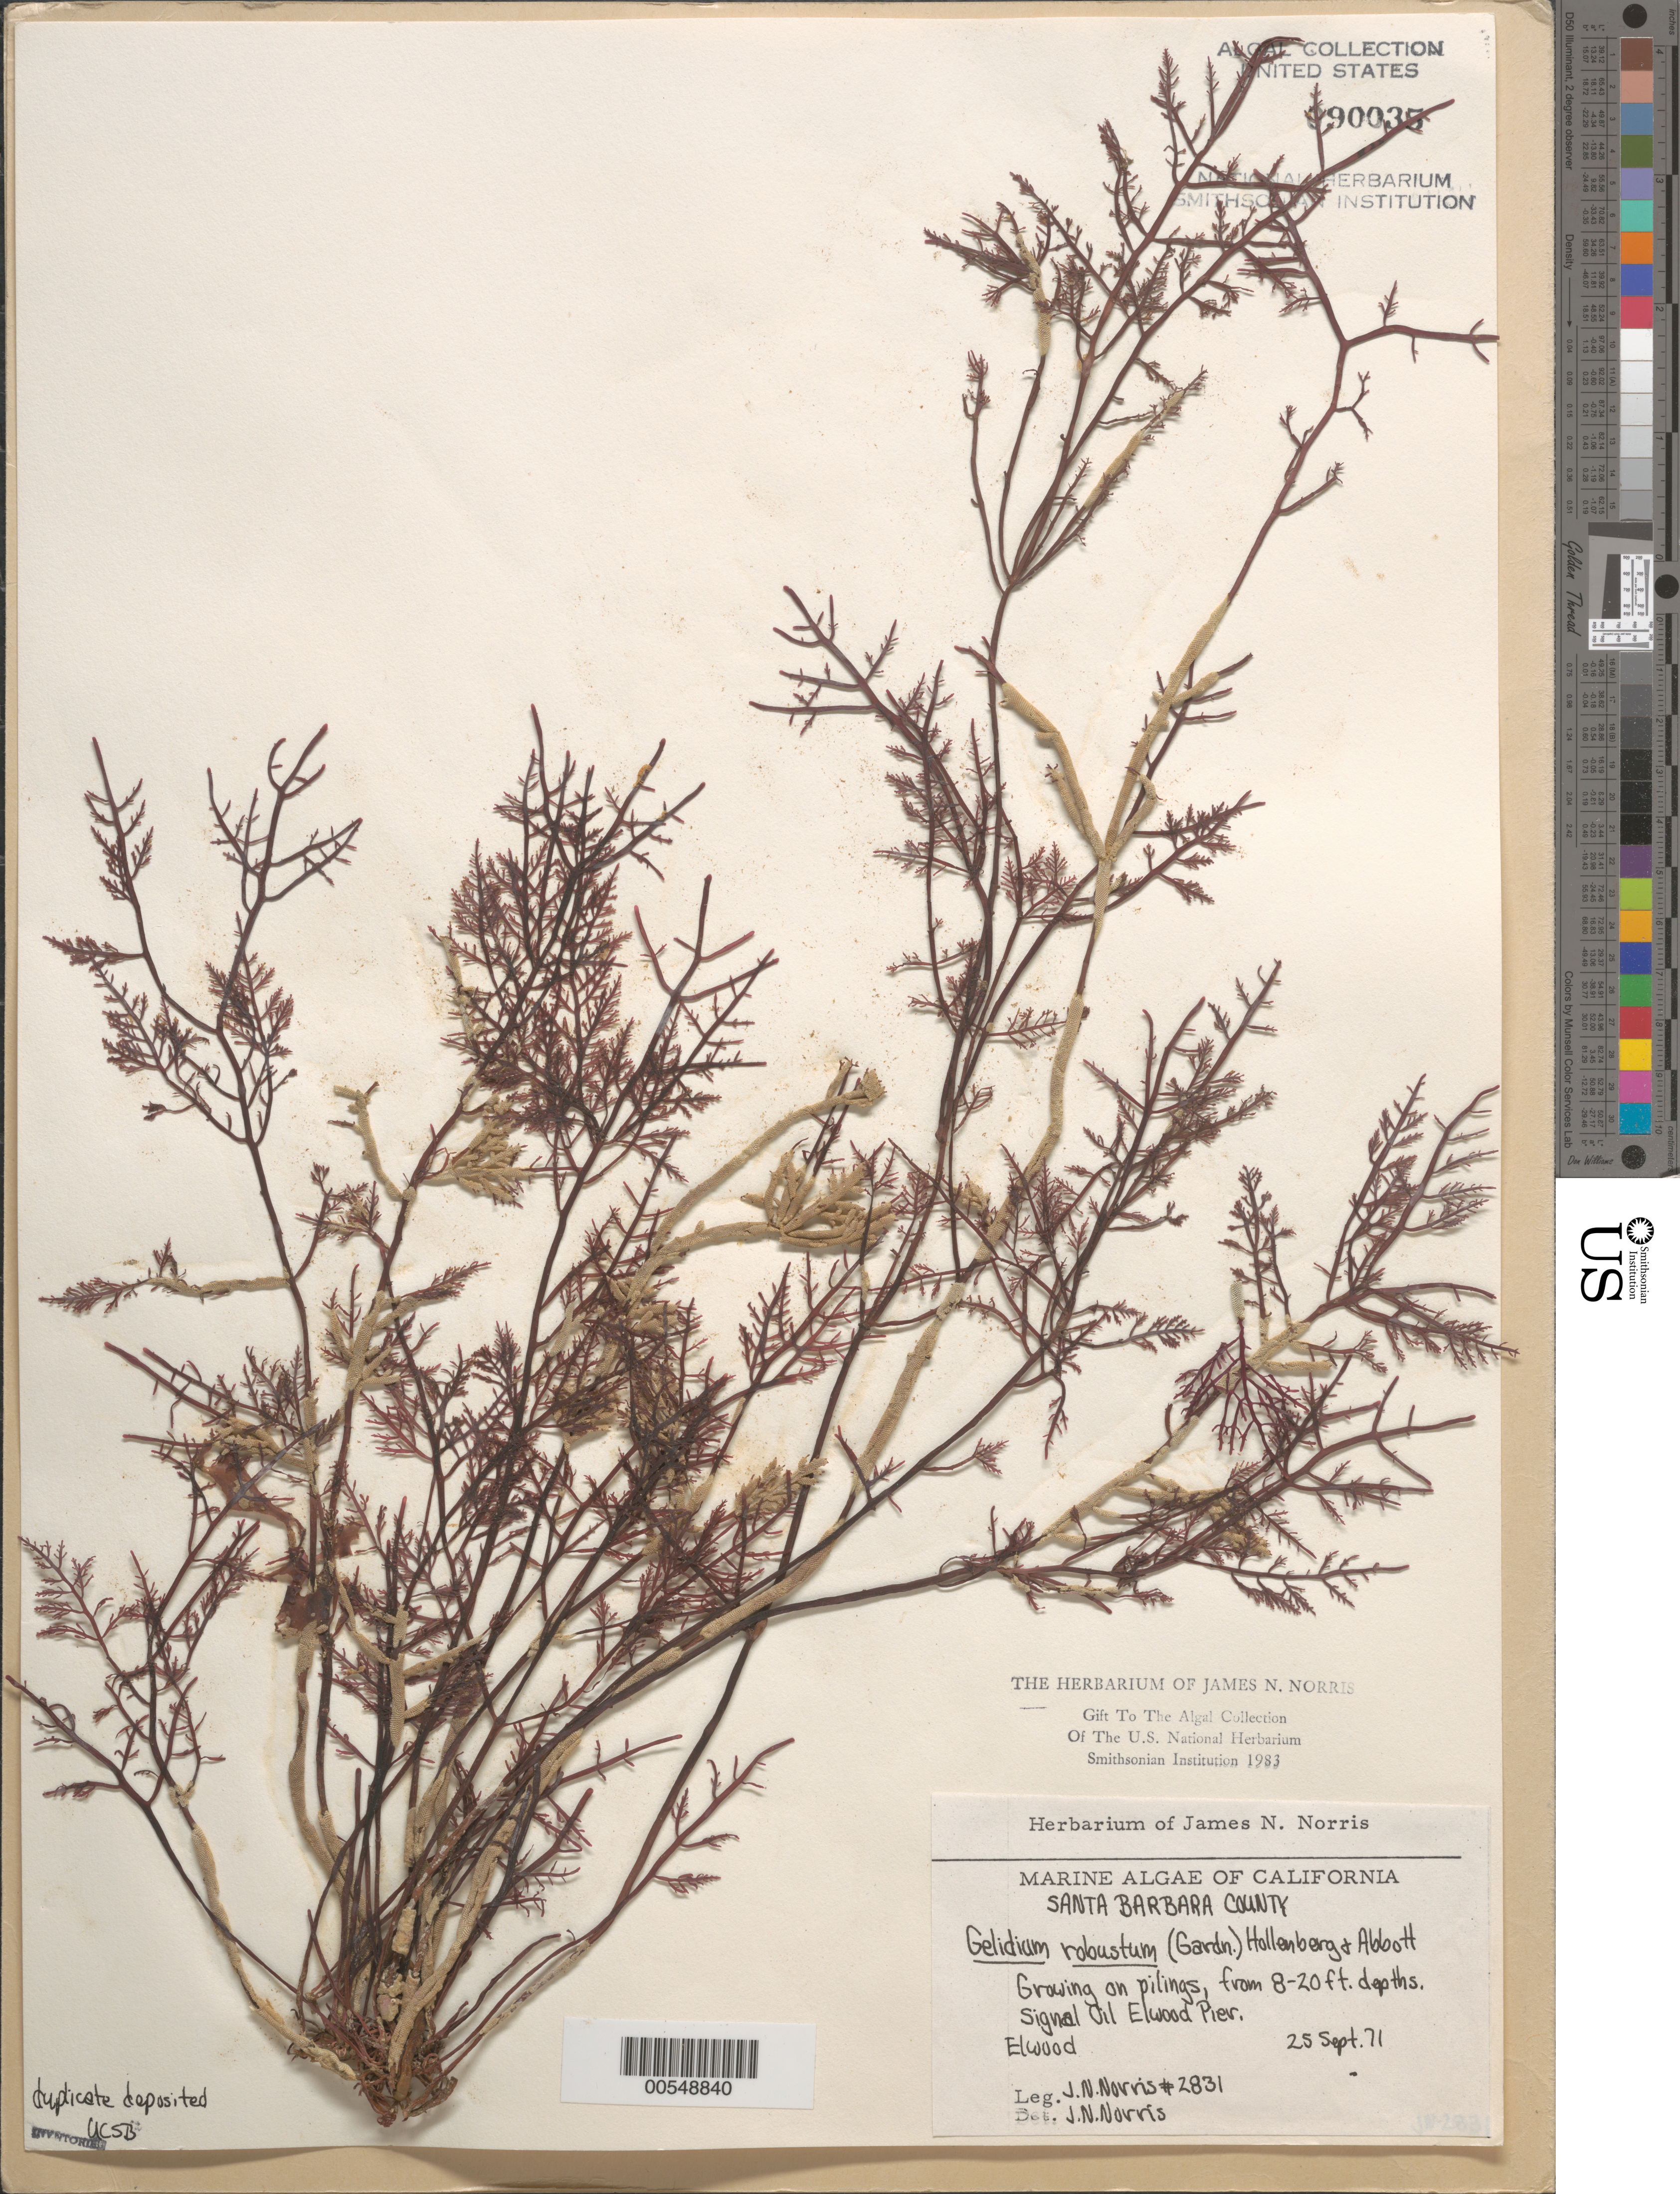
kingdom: Plantae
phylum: Rhodophyta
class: Florideophyceae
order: Gelidiales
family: Gelidiaceae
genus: Gelidium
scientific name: Gelidium robustum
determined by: Norris, James N.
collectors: J. N. Norris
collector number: JN-2831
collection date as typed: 25 Sep 1971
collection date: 1971-09-25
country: United States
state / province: California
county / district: Santa Barbara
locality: Ellwood, Signal Oil Ellwood pier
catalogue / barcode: US 90035